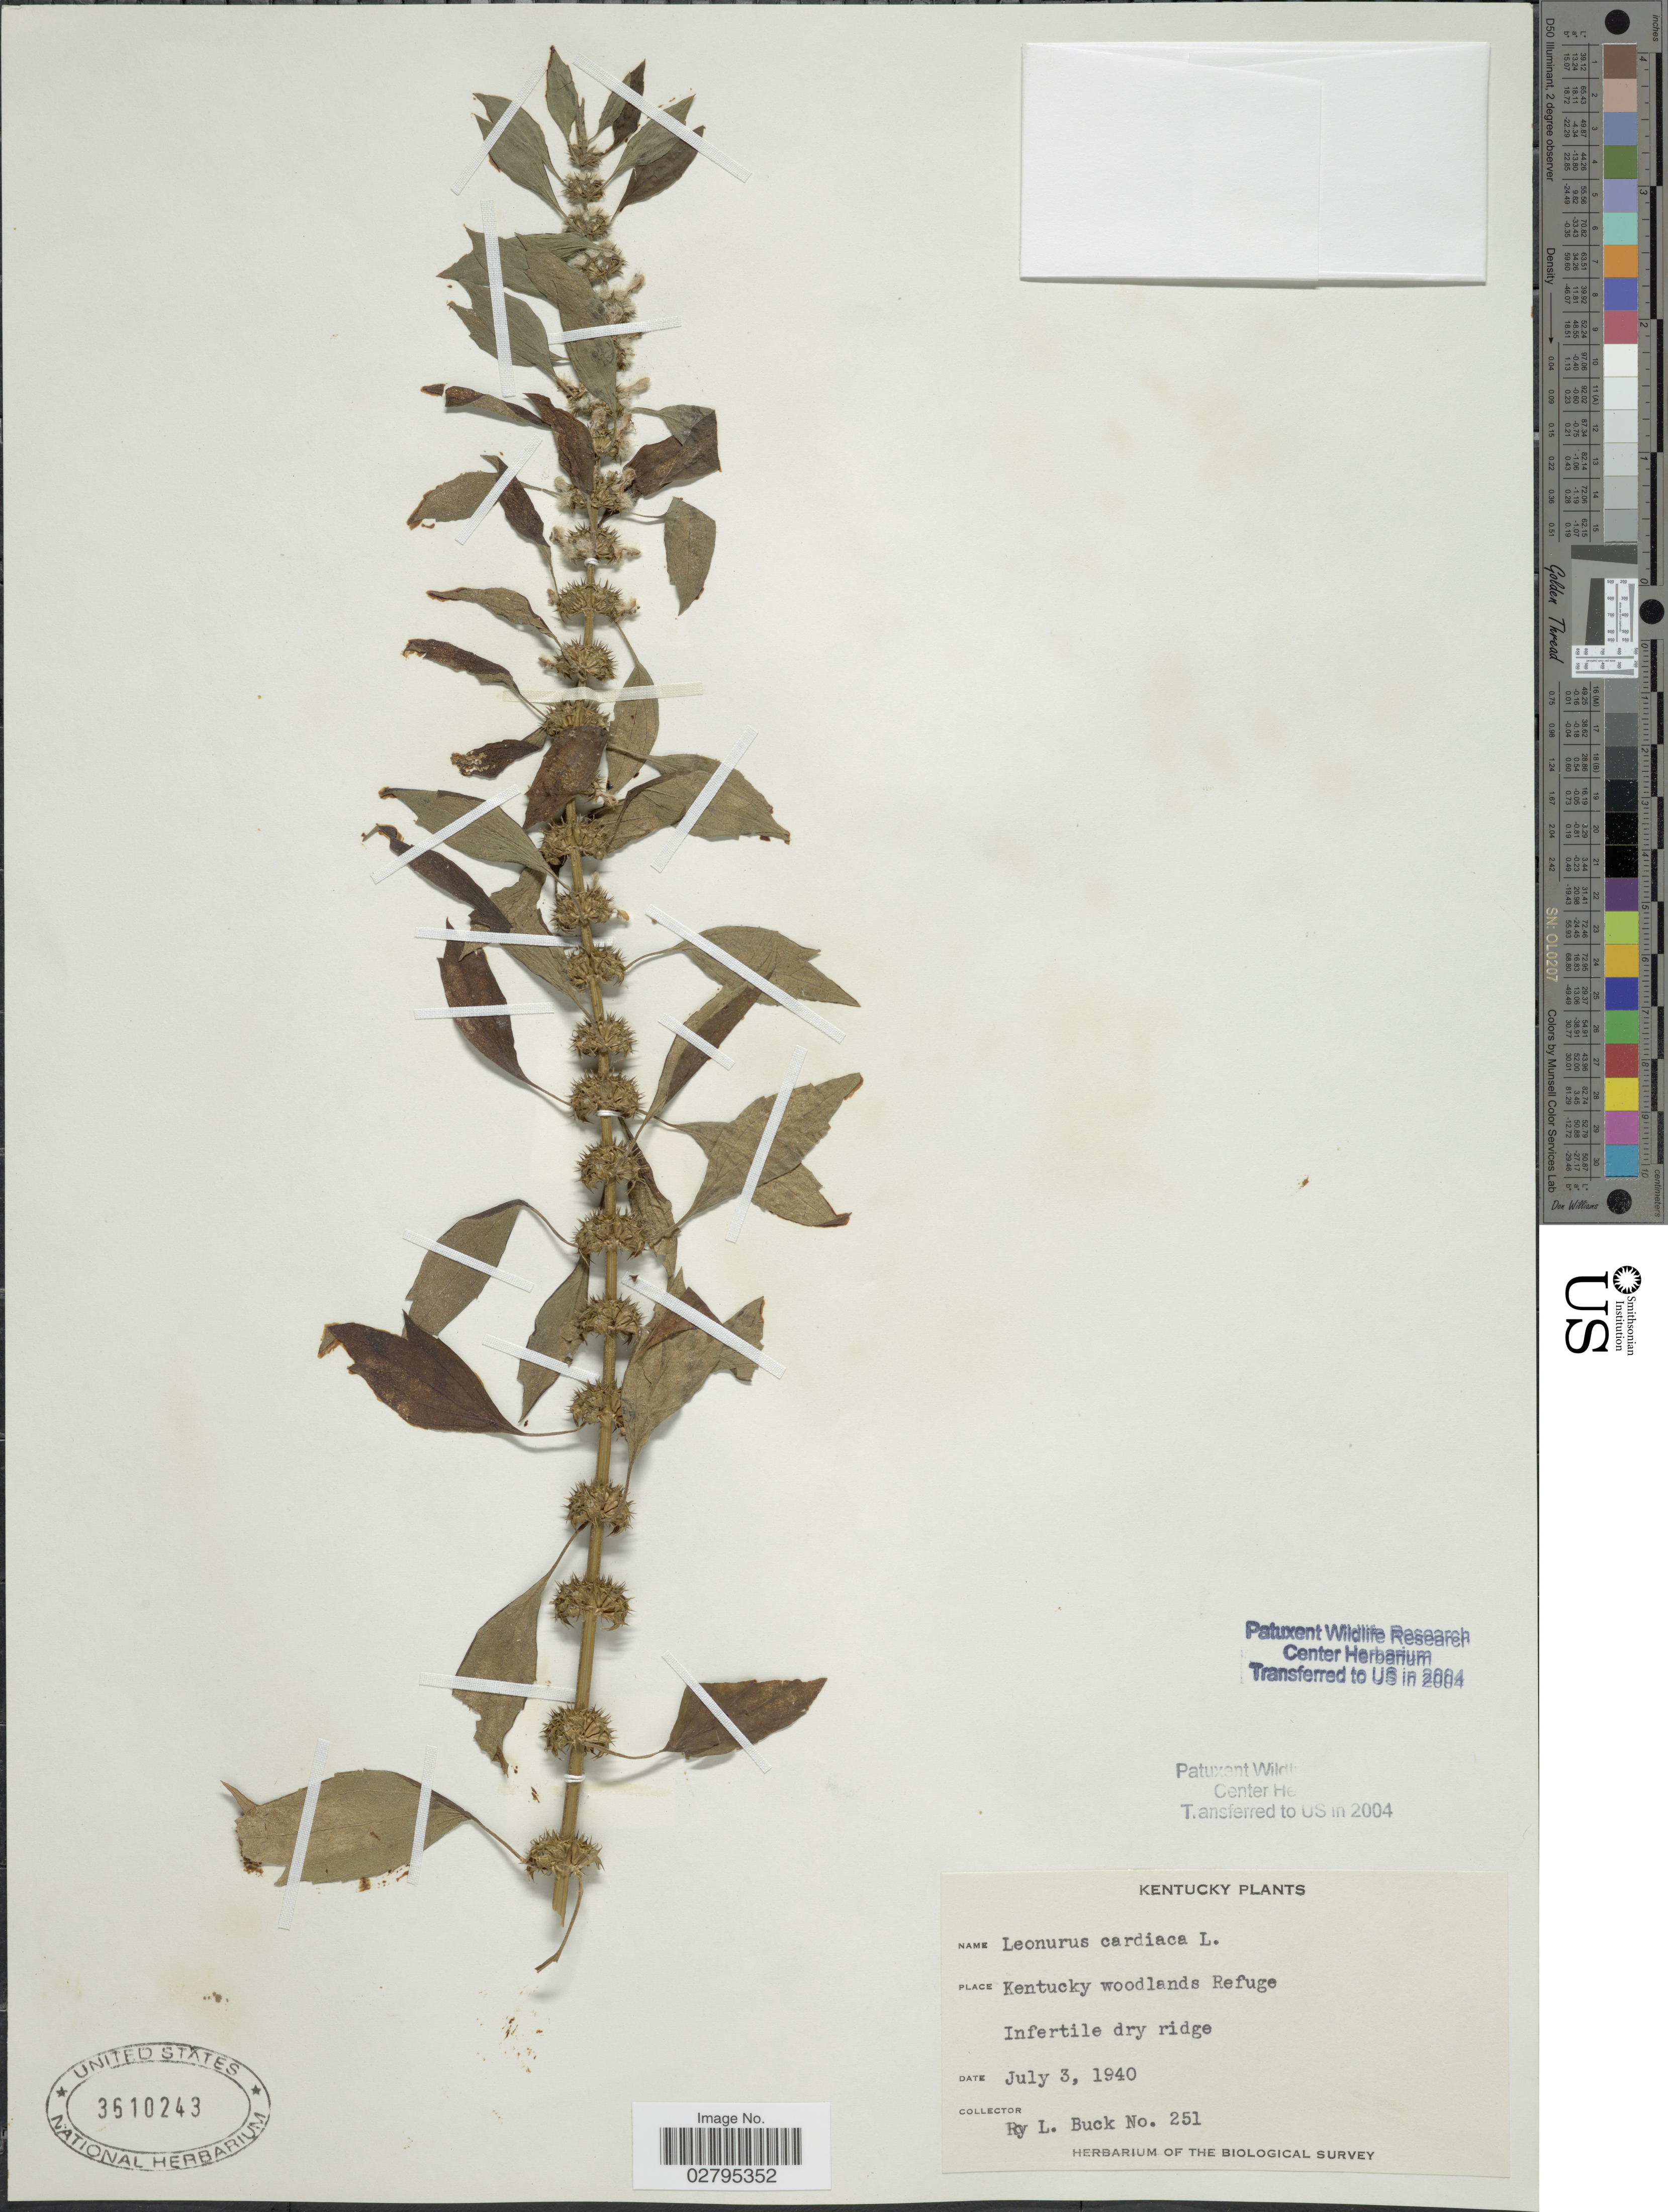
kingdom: Plantae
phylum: Tracheophyta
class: Magnoliopsida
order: Lamiales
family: Lamiaceae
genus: Leonurus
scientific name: Leonurus cardiaca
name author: L.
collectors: R. Buck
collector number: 251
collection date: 1940-07-03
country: United States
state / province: Kentucky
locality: Kentucky woodlands Refuge.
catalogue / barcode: US 3610243